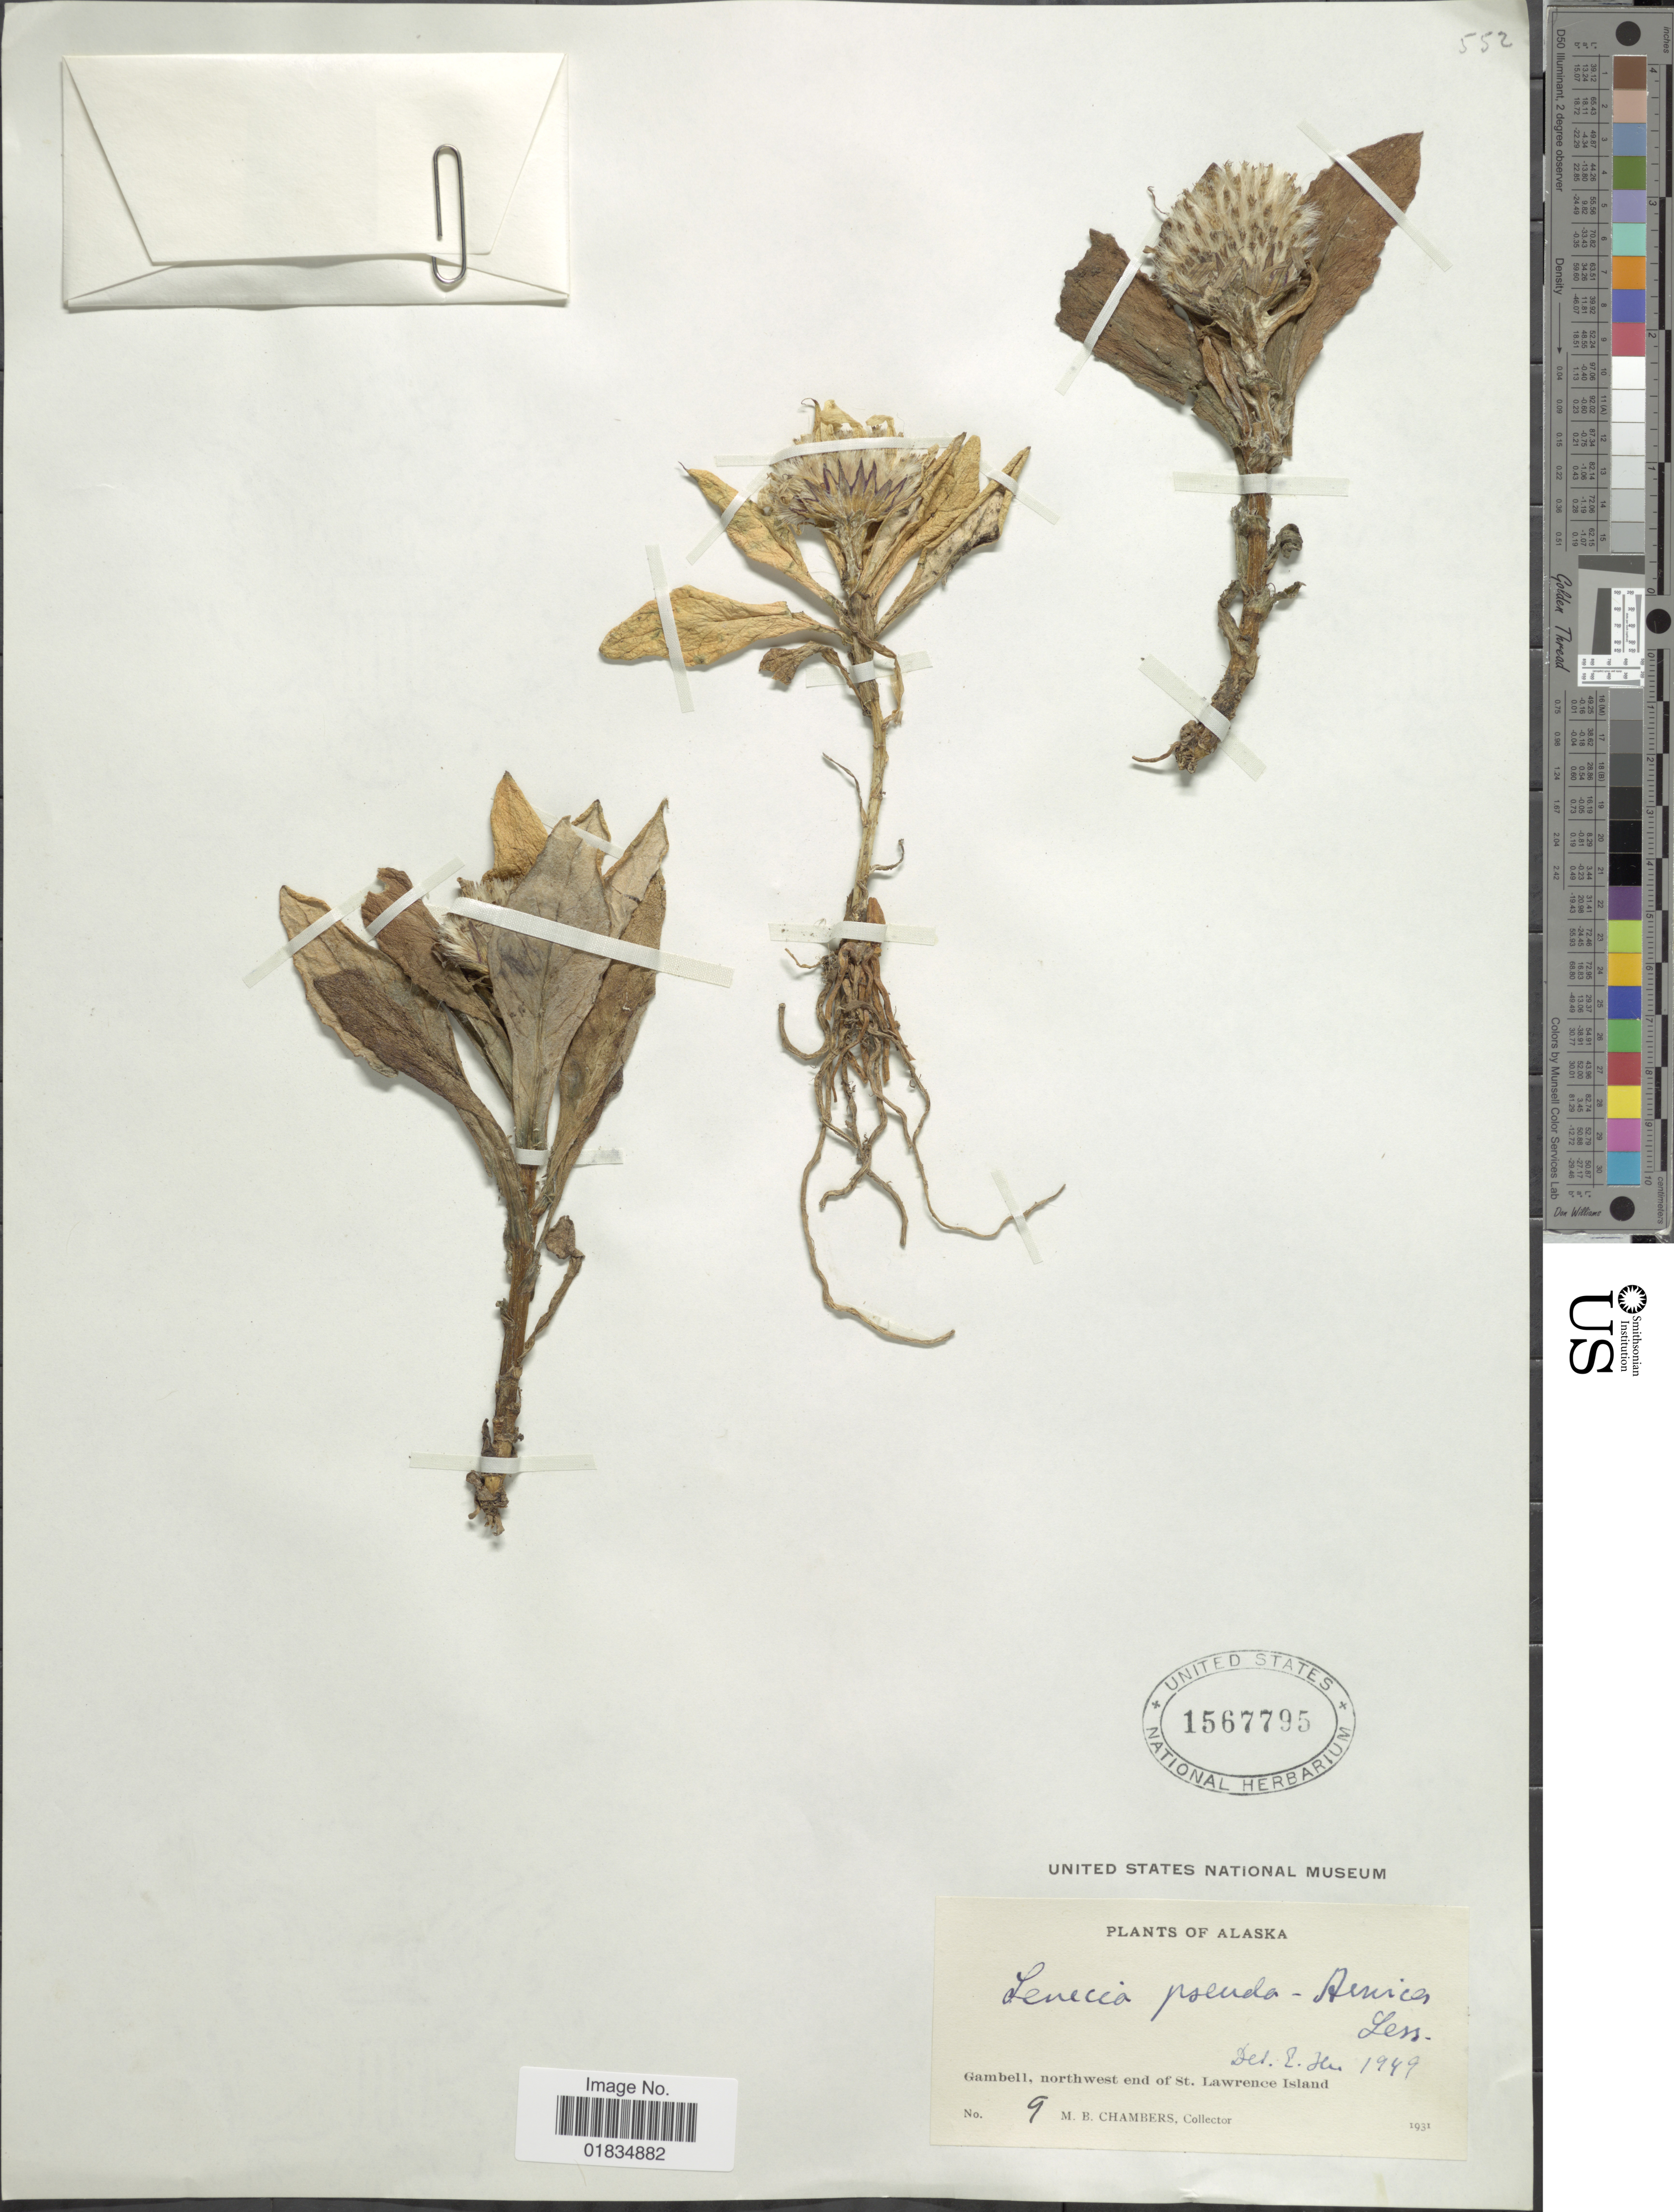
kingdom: Plantae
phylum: Tracheophyta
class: Magnoliopsida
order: Asterales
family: Asteraceae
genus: Senecio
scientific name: Senecio pseudoarnica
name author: Less.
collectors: M. Chambers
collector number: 9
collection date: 1931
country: United States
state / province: Alaska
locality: Gambell, northwest end of St. Lawrence Island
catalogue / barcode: US 1567795